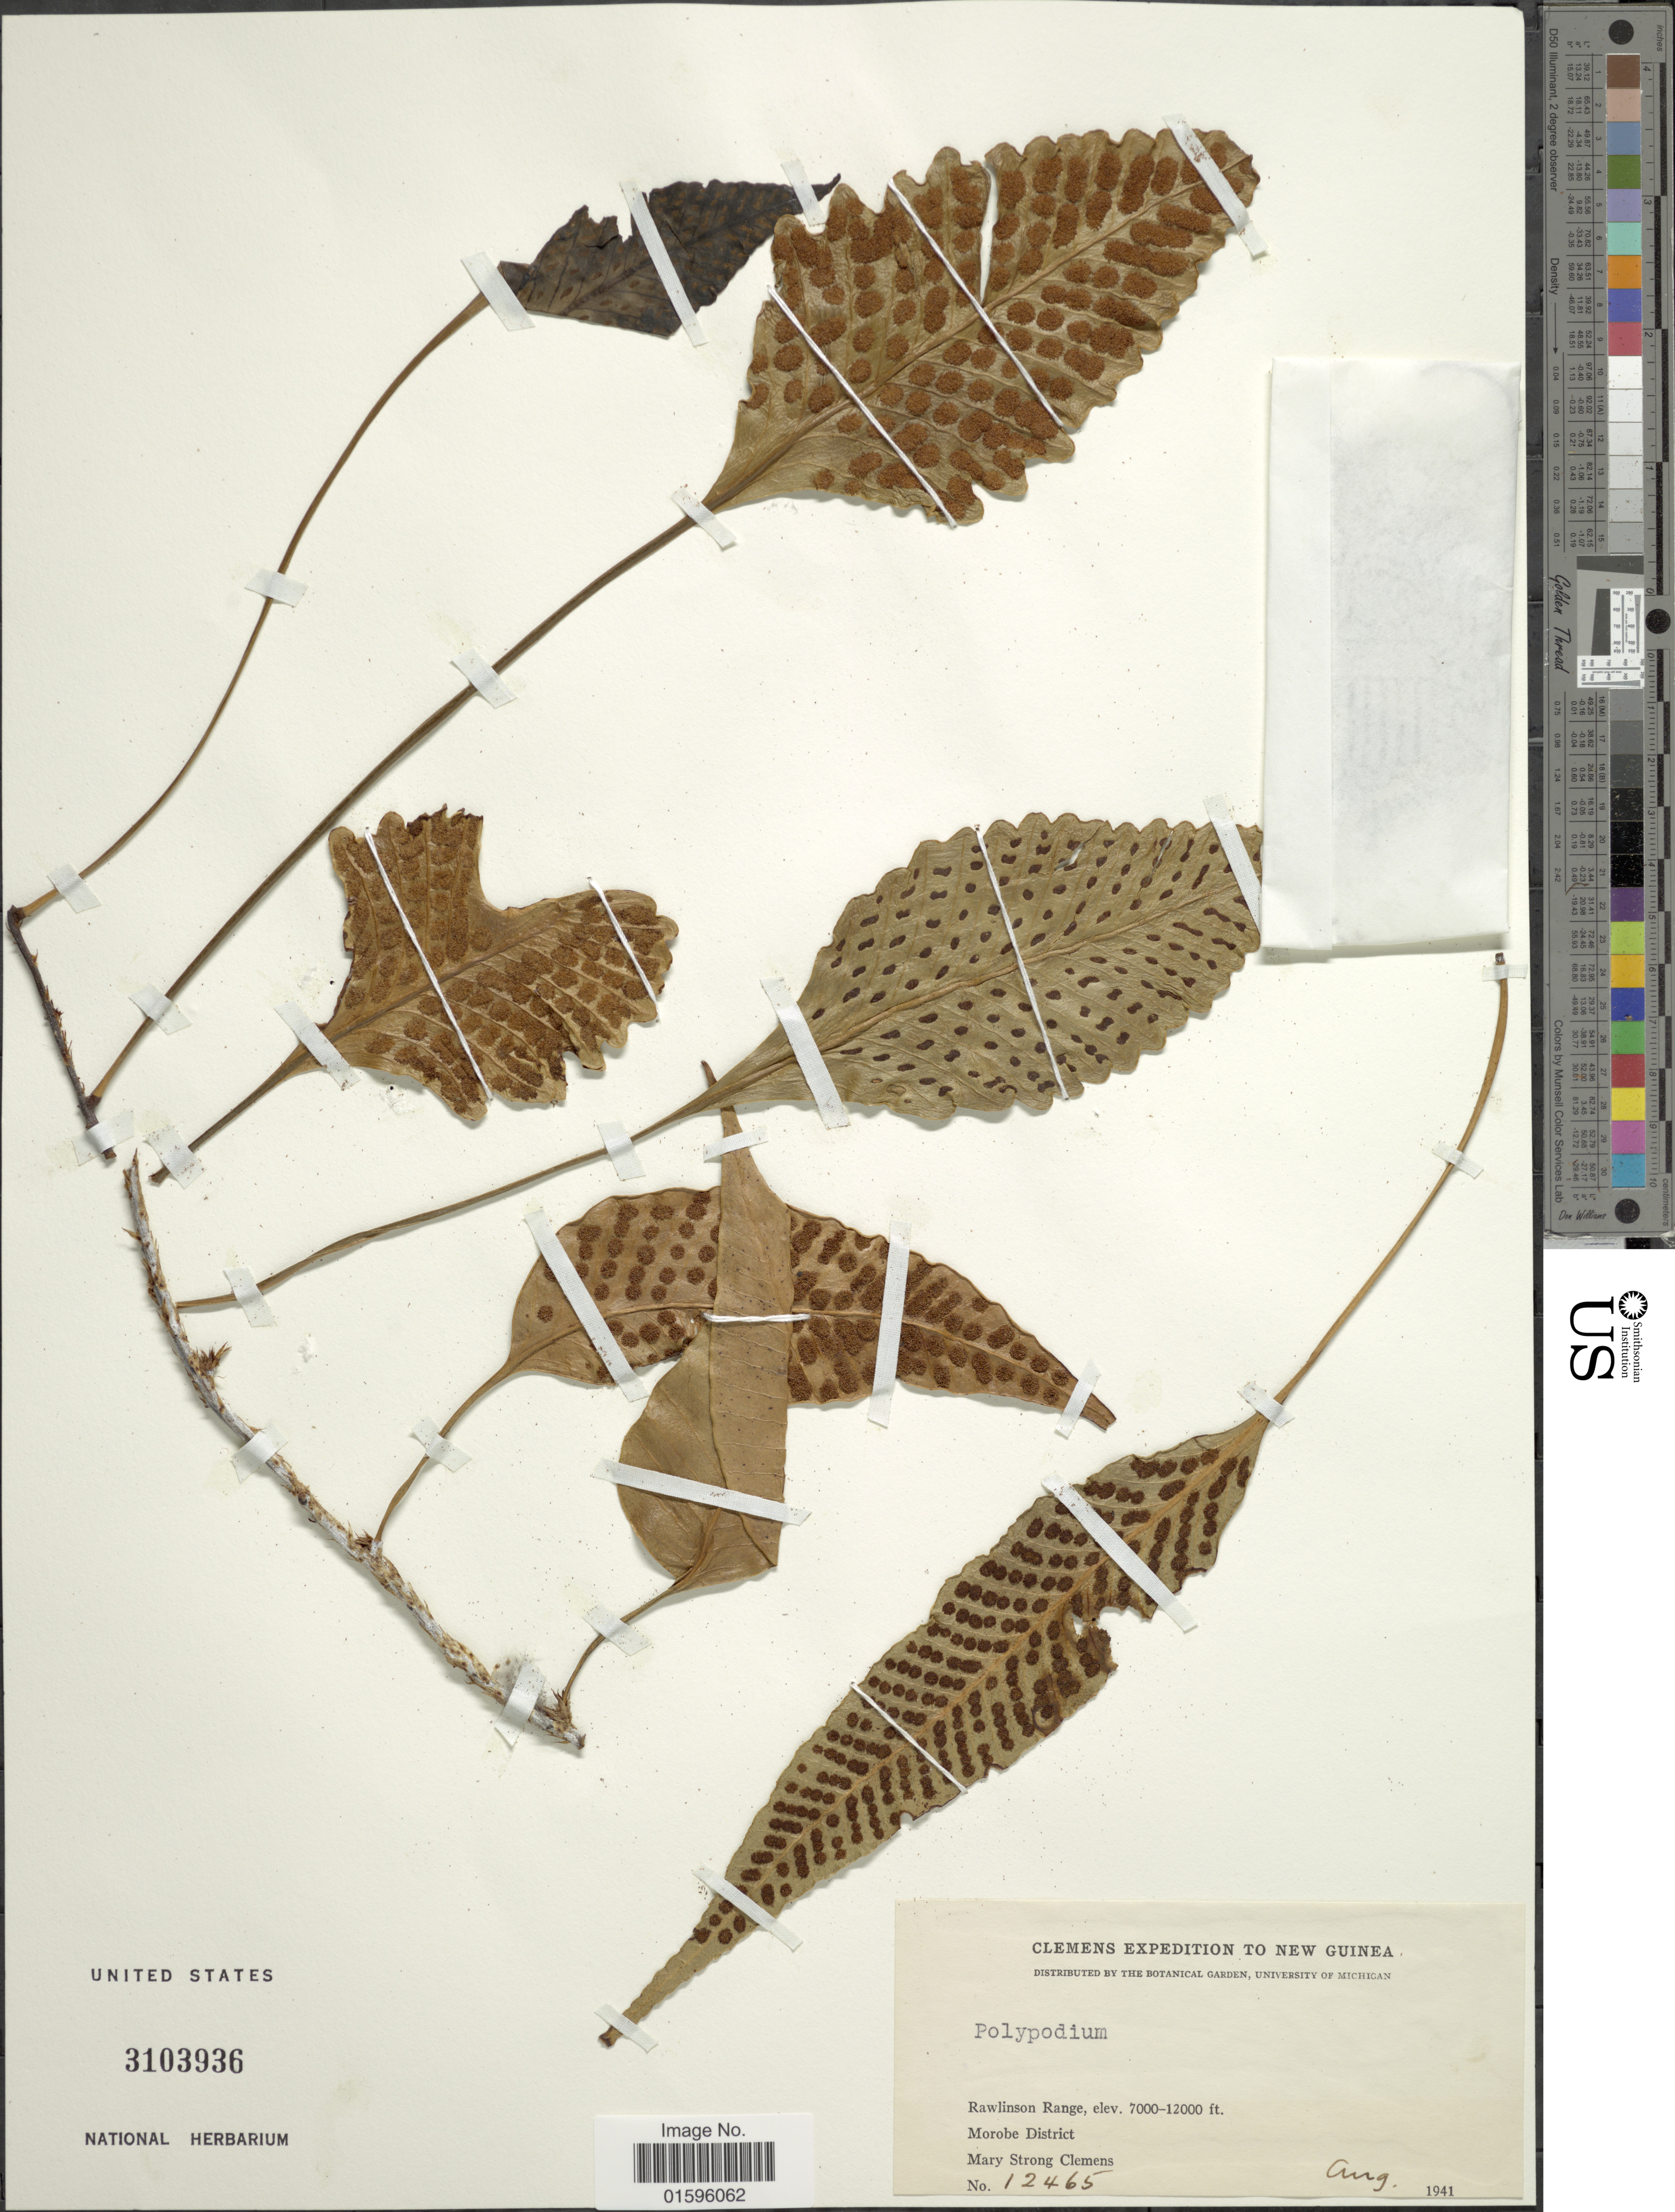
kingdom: Plantae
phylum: Tracheophyta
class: Polypodiopsida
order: Polypodiales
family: Polypodiaceae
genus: Polypodium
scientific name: Polypodium sp.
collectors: M. S. Clemens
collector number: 12465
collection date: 1941-08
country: Papua New Guinea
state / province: Morobe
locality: New Guinea, Rawlinson Range, Morobe District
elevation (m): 2134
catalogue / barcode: US 3103936